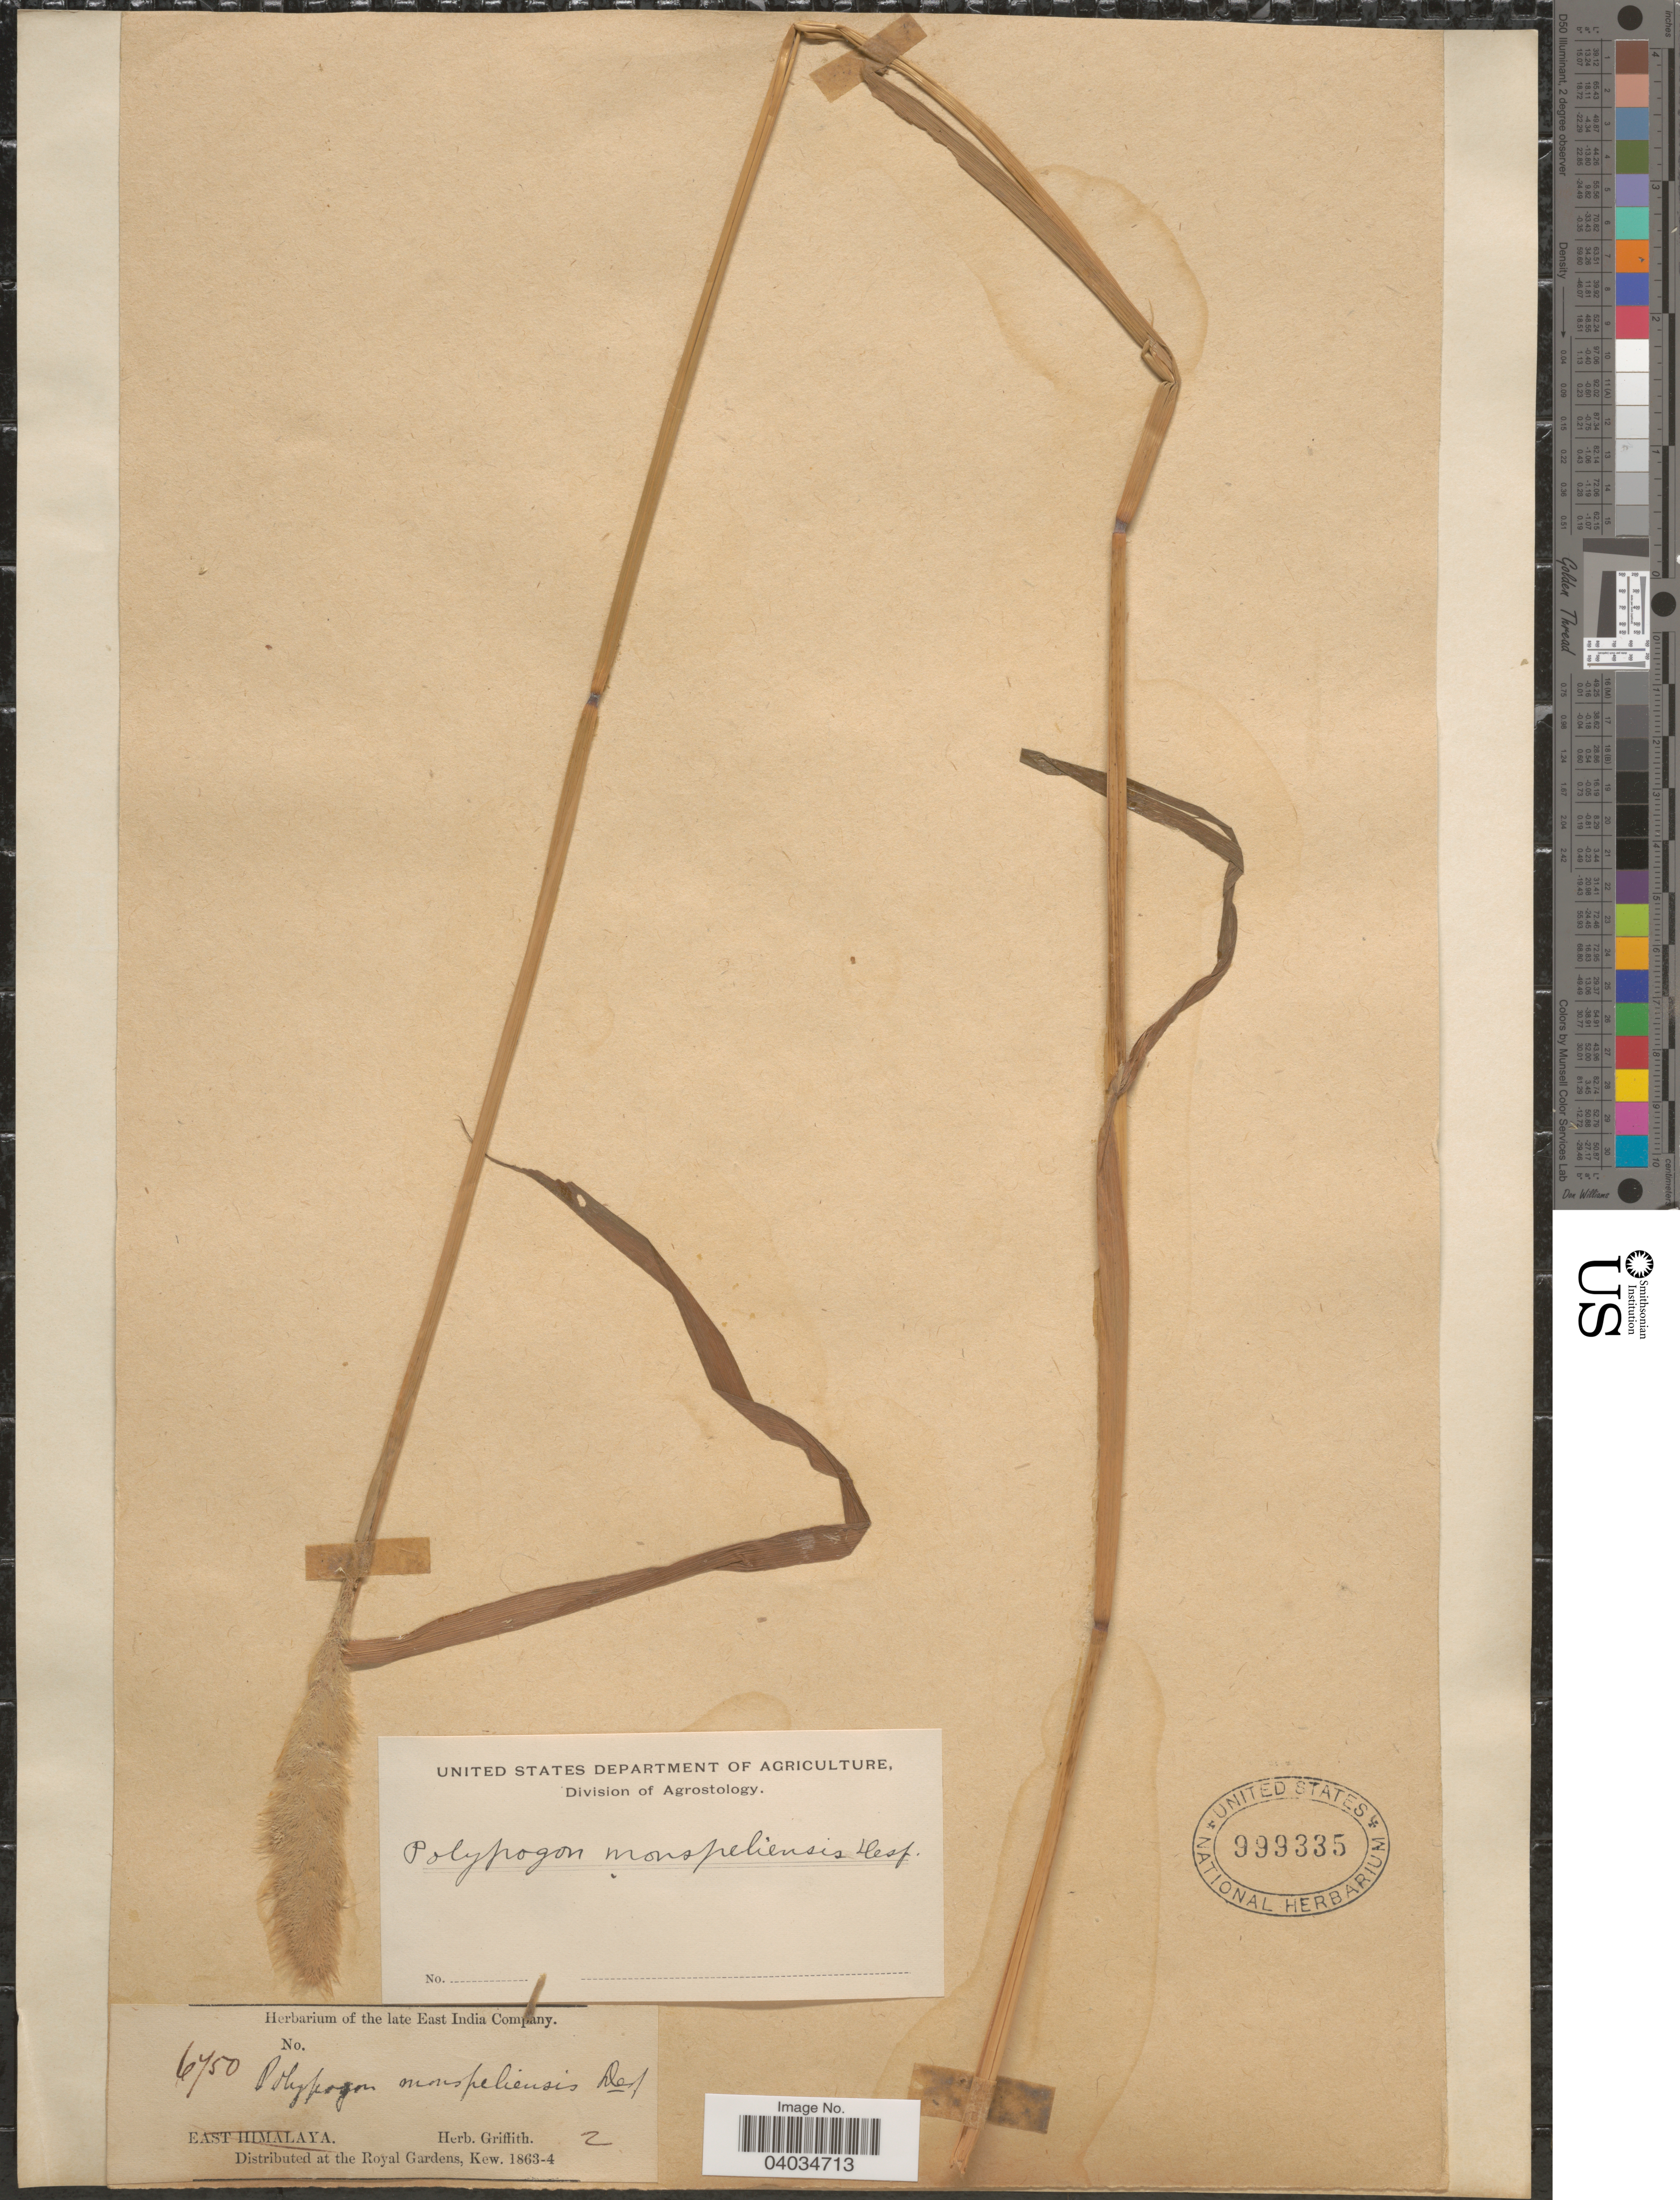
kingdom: Plantae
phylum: Tracheophyta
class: Liliopsida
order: Poales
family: Poaceae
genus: Polypogon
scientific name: Polypogon monspeliensis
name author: (L.) Desf.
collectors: ex herb. Griffith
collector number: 6750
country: India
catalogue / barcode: US 999335